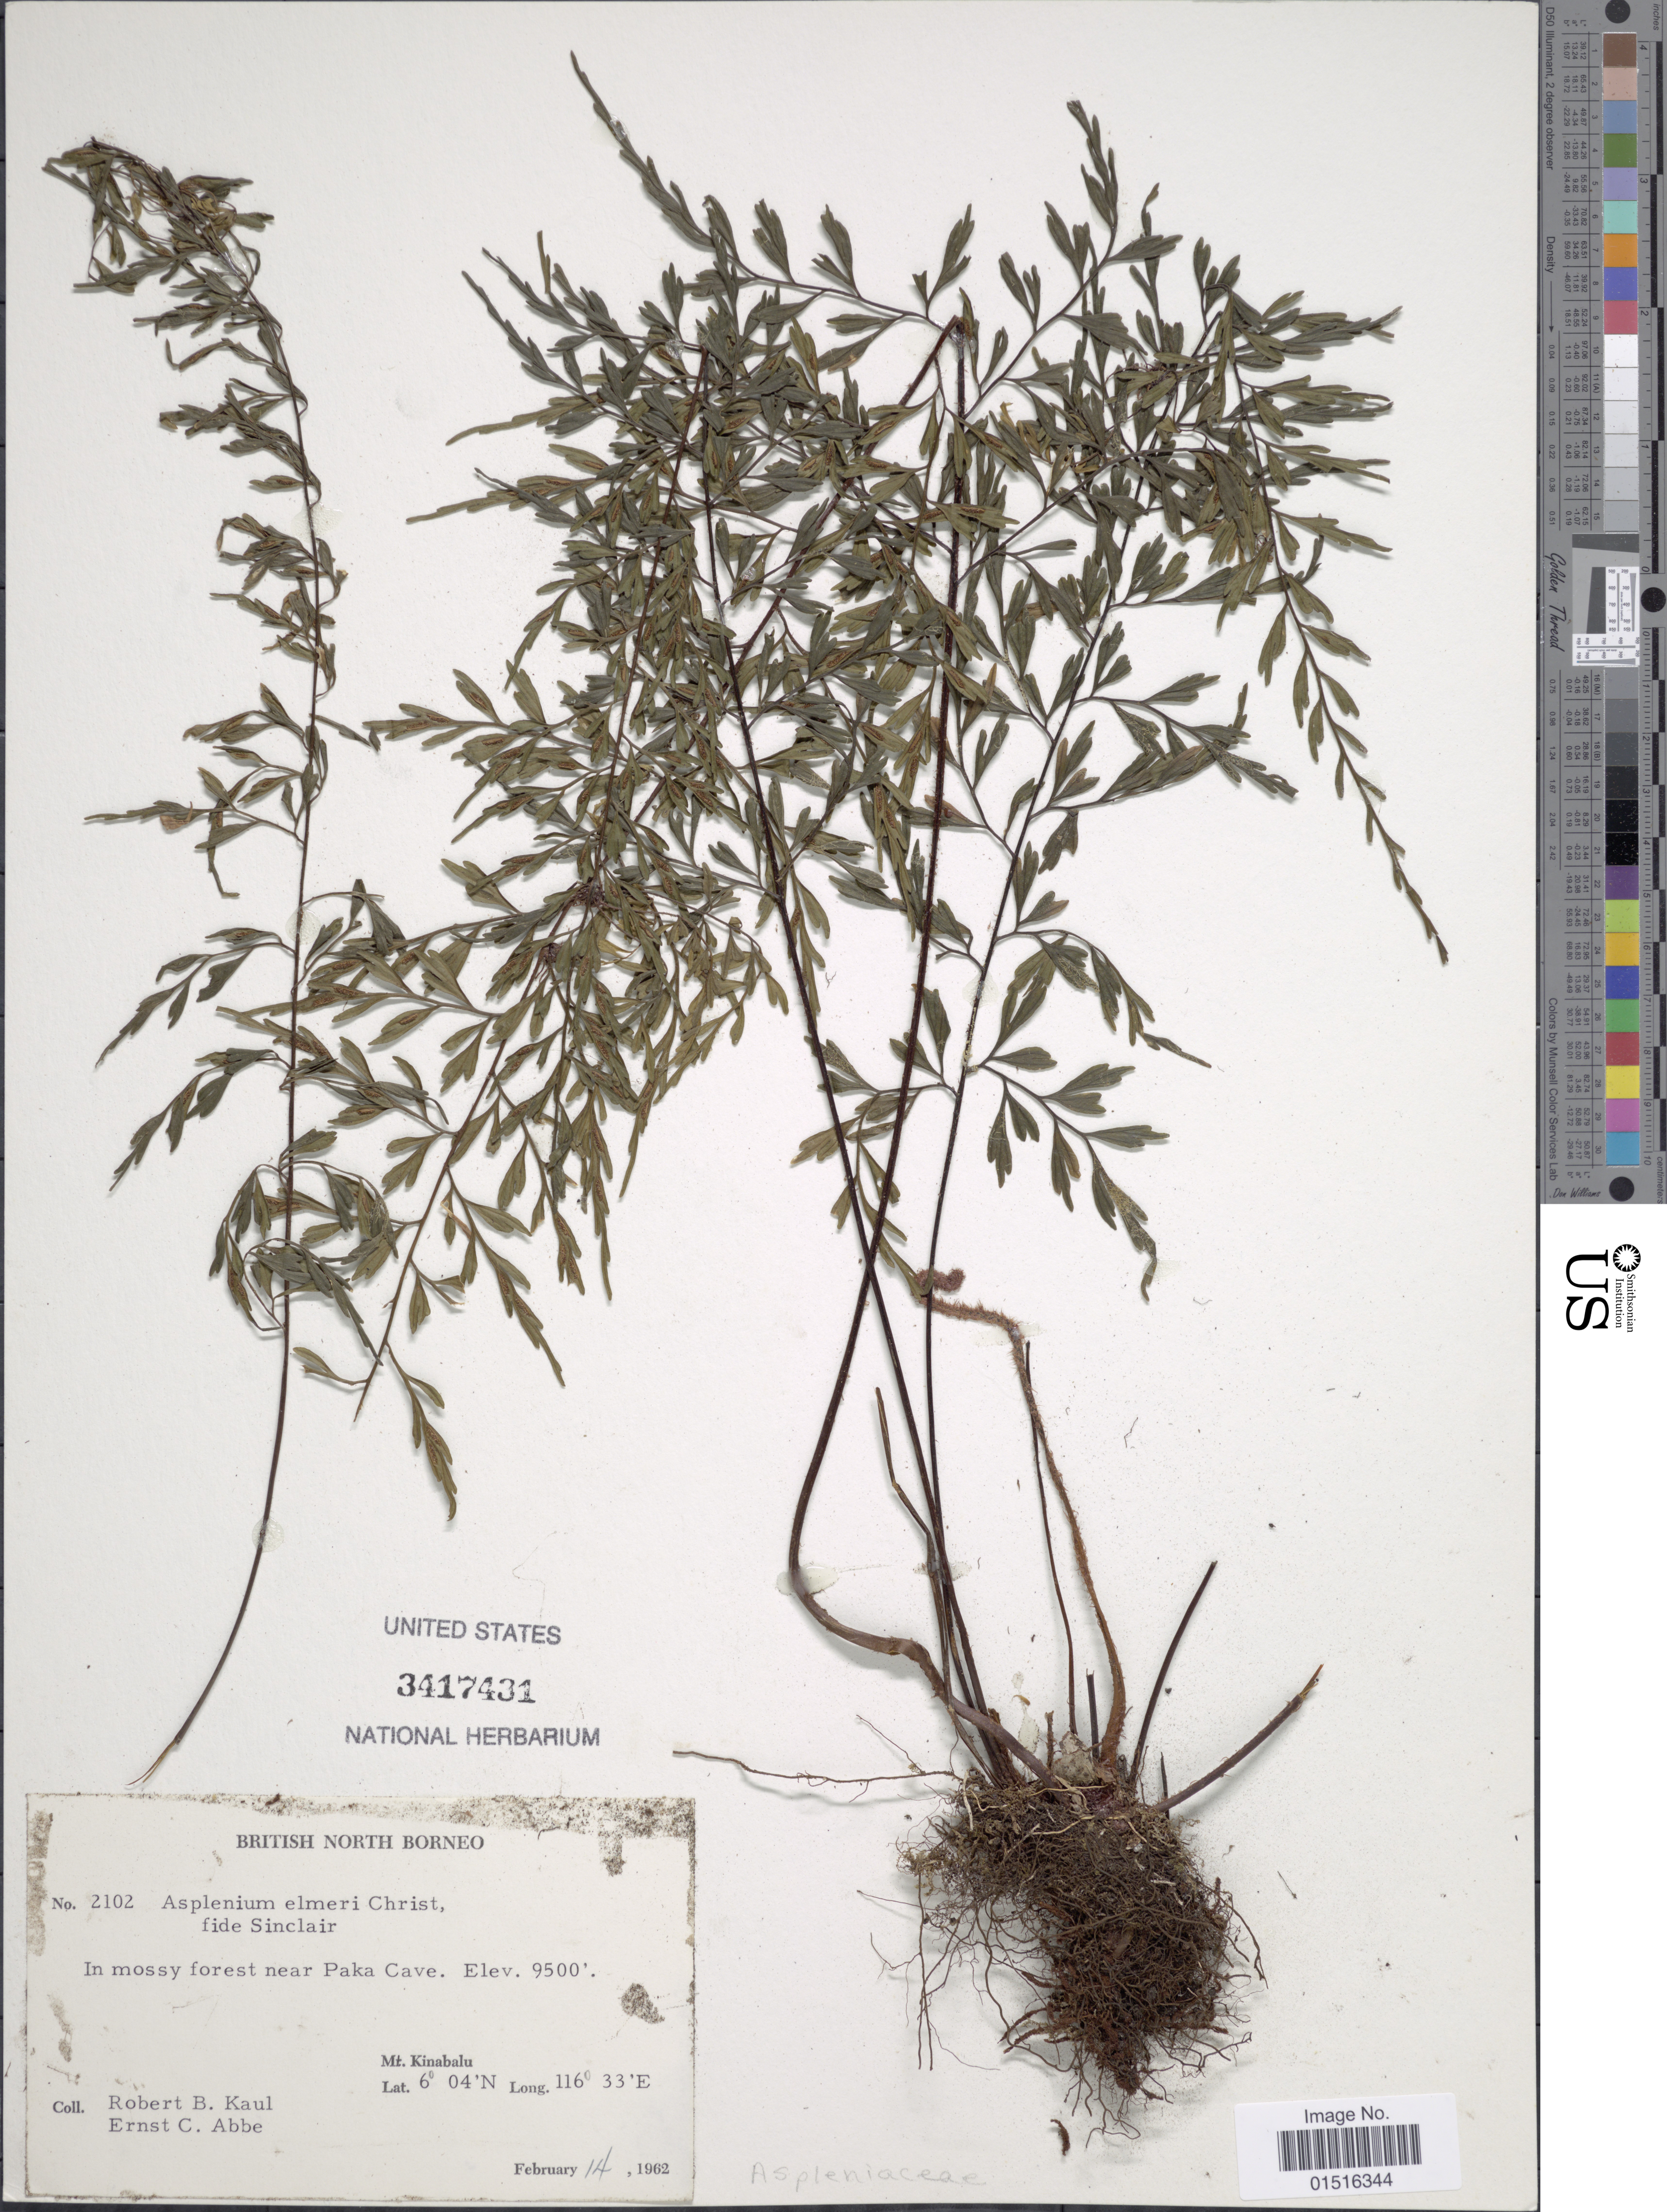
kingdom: Plantae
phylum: Tracheophyta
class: Polypodiopsida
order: Polypodiales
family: Aspleniaceae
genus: Asplenium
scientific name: Asplenium elmeri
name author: Christ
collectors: R. Kaul & E. C. Abbe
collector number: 2102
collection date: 1962-02-14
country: Malaysia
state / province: Sabah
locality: British North Borneo, Near Paka Cave, Mt. Kinabalu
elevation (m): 2896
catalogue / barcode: US 3417431